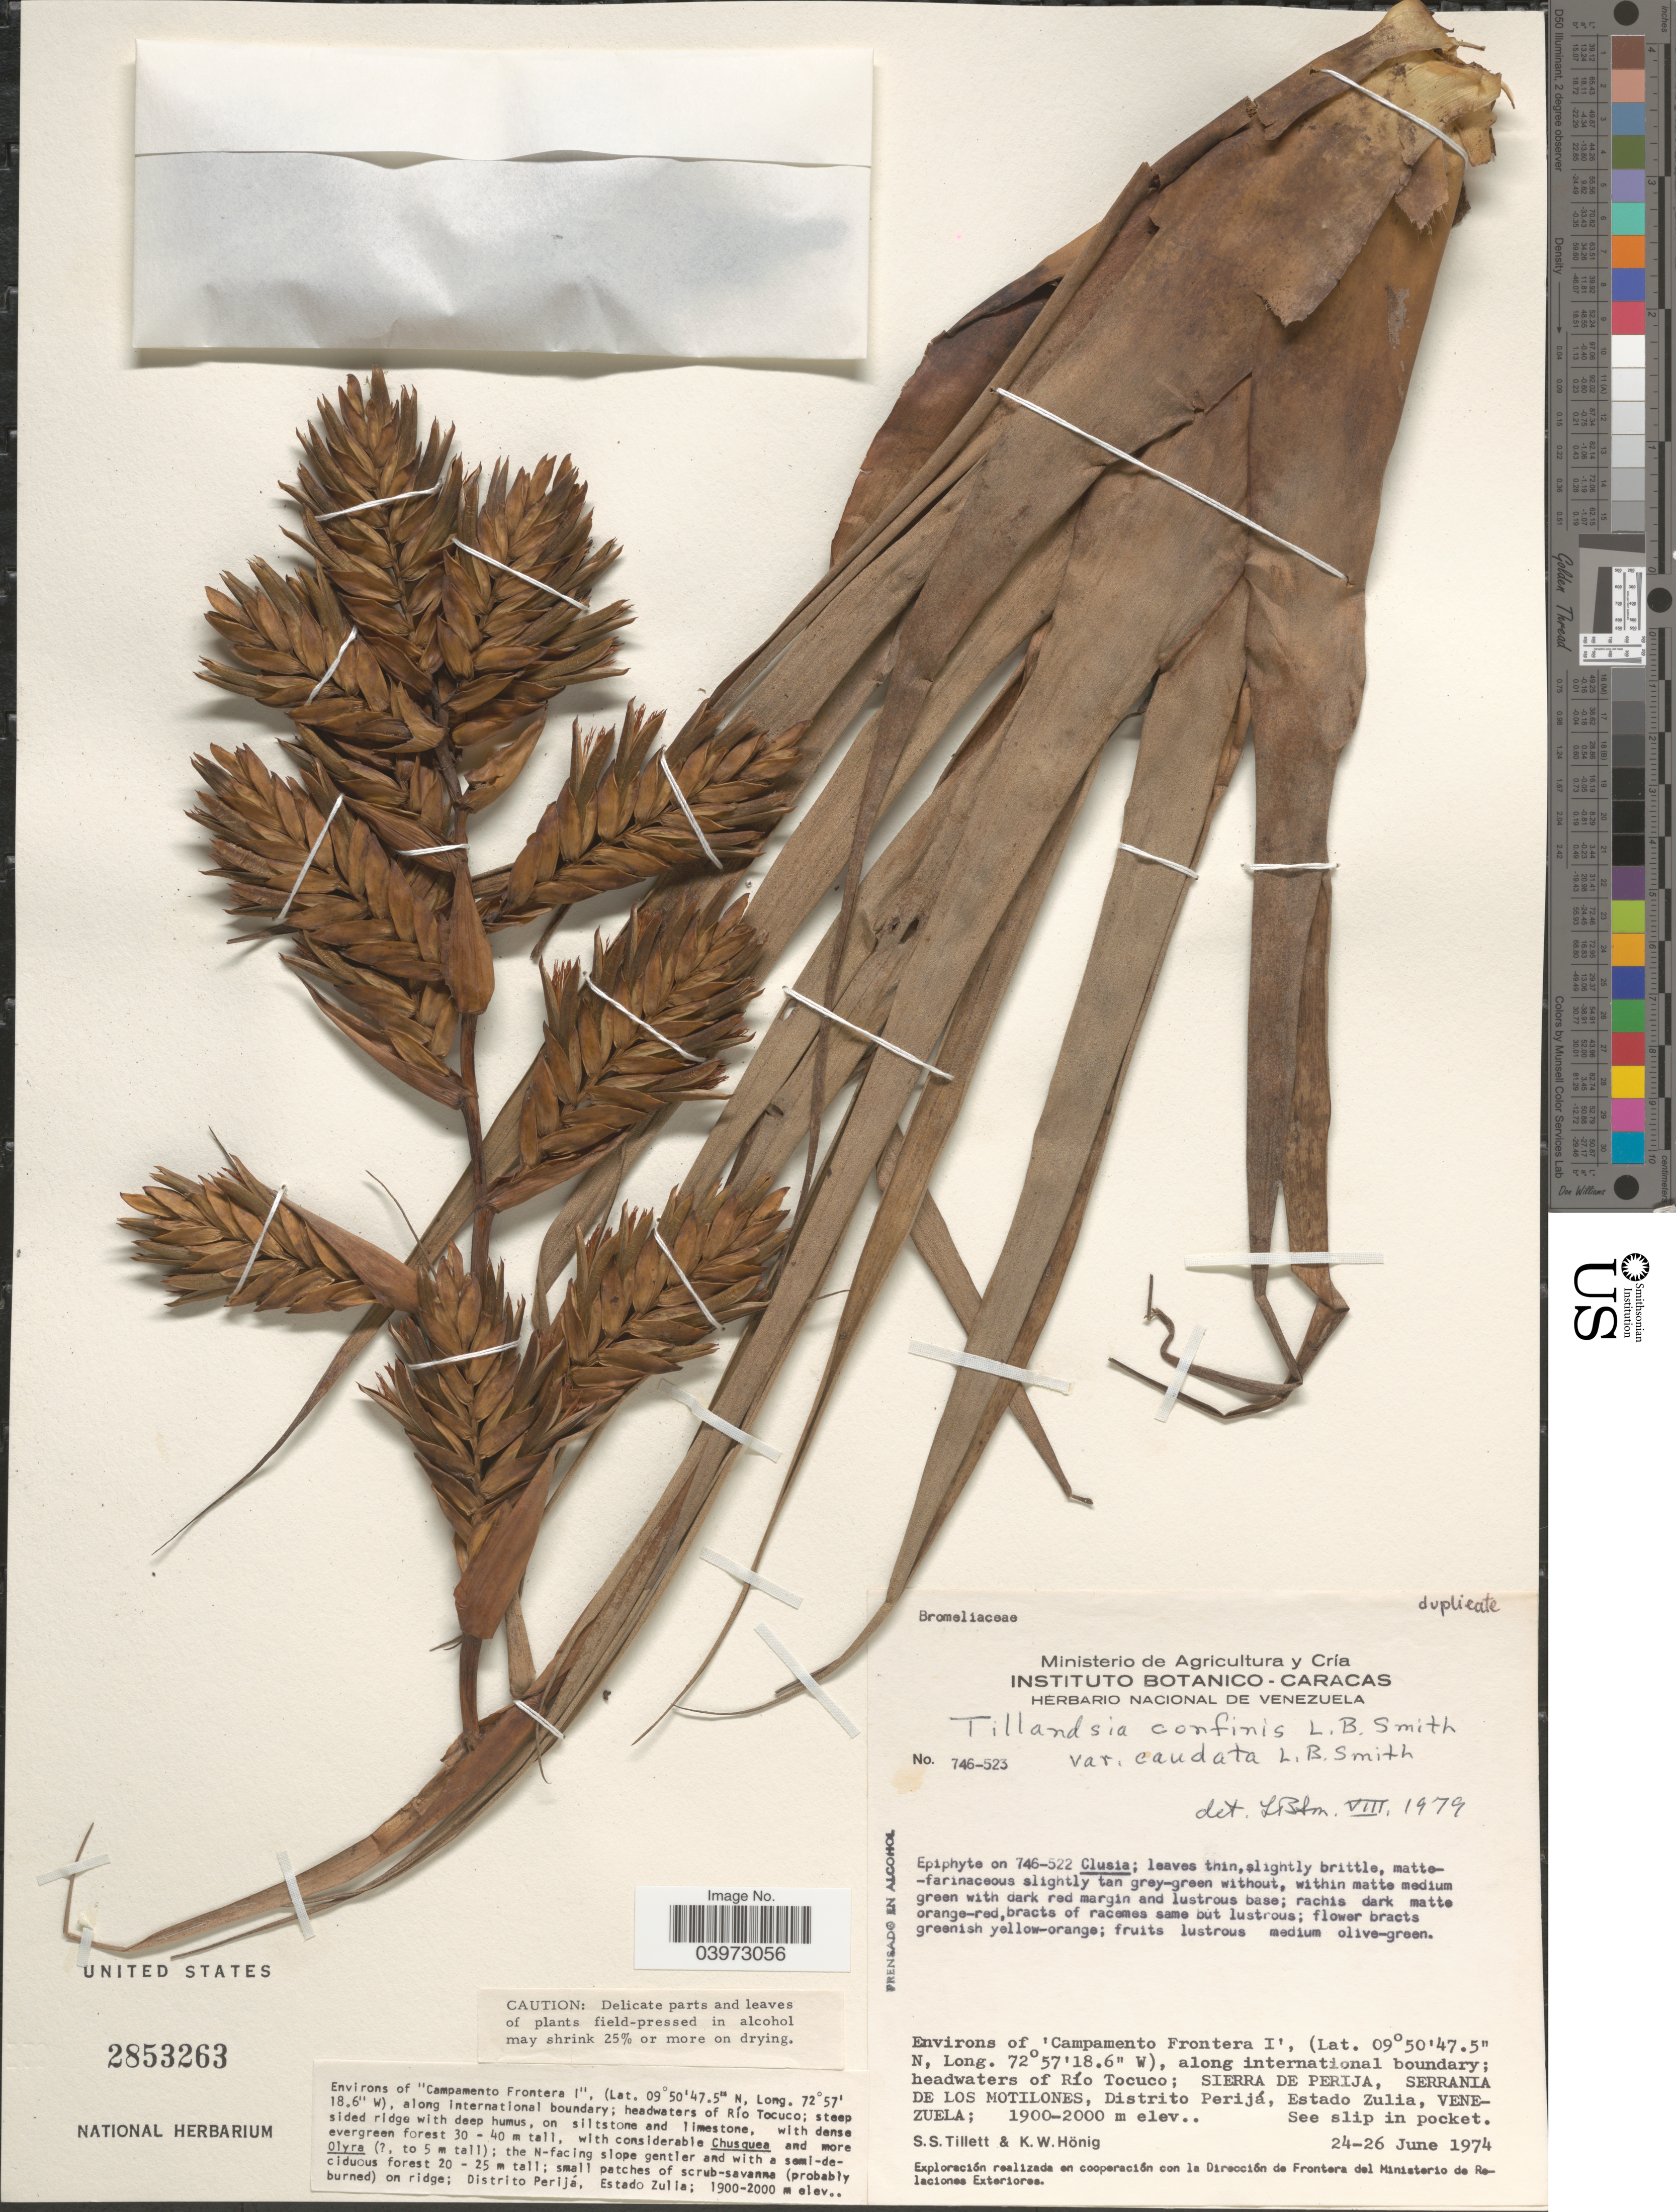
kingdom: Plantae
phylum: Tracheophyta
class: Liliopsida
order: Poales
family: Bromeliaceae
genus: Tillandsia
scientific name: Tillandsia confinis var. caudata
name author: L.B. Sm.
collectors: S. S. Tillett & K. Hönig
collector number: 746-523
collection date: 1974-06-24/1974-06-26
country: Venezuela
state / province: Zulia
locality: Environs of 'Campamento Frontera I', along international boundary; headwaters of Río Tocuco; Sierra de Perija, Serrania de los Motilones, Distritio Perijá.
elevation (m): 1900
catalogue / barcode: US 2853263